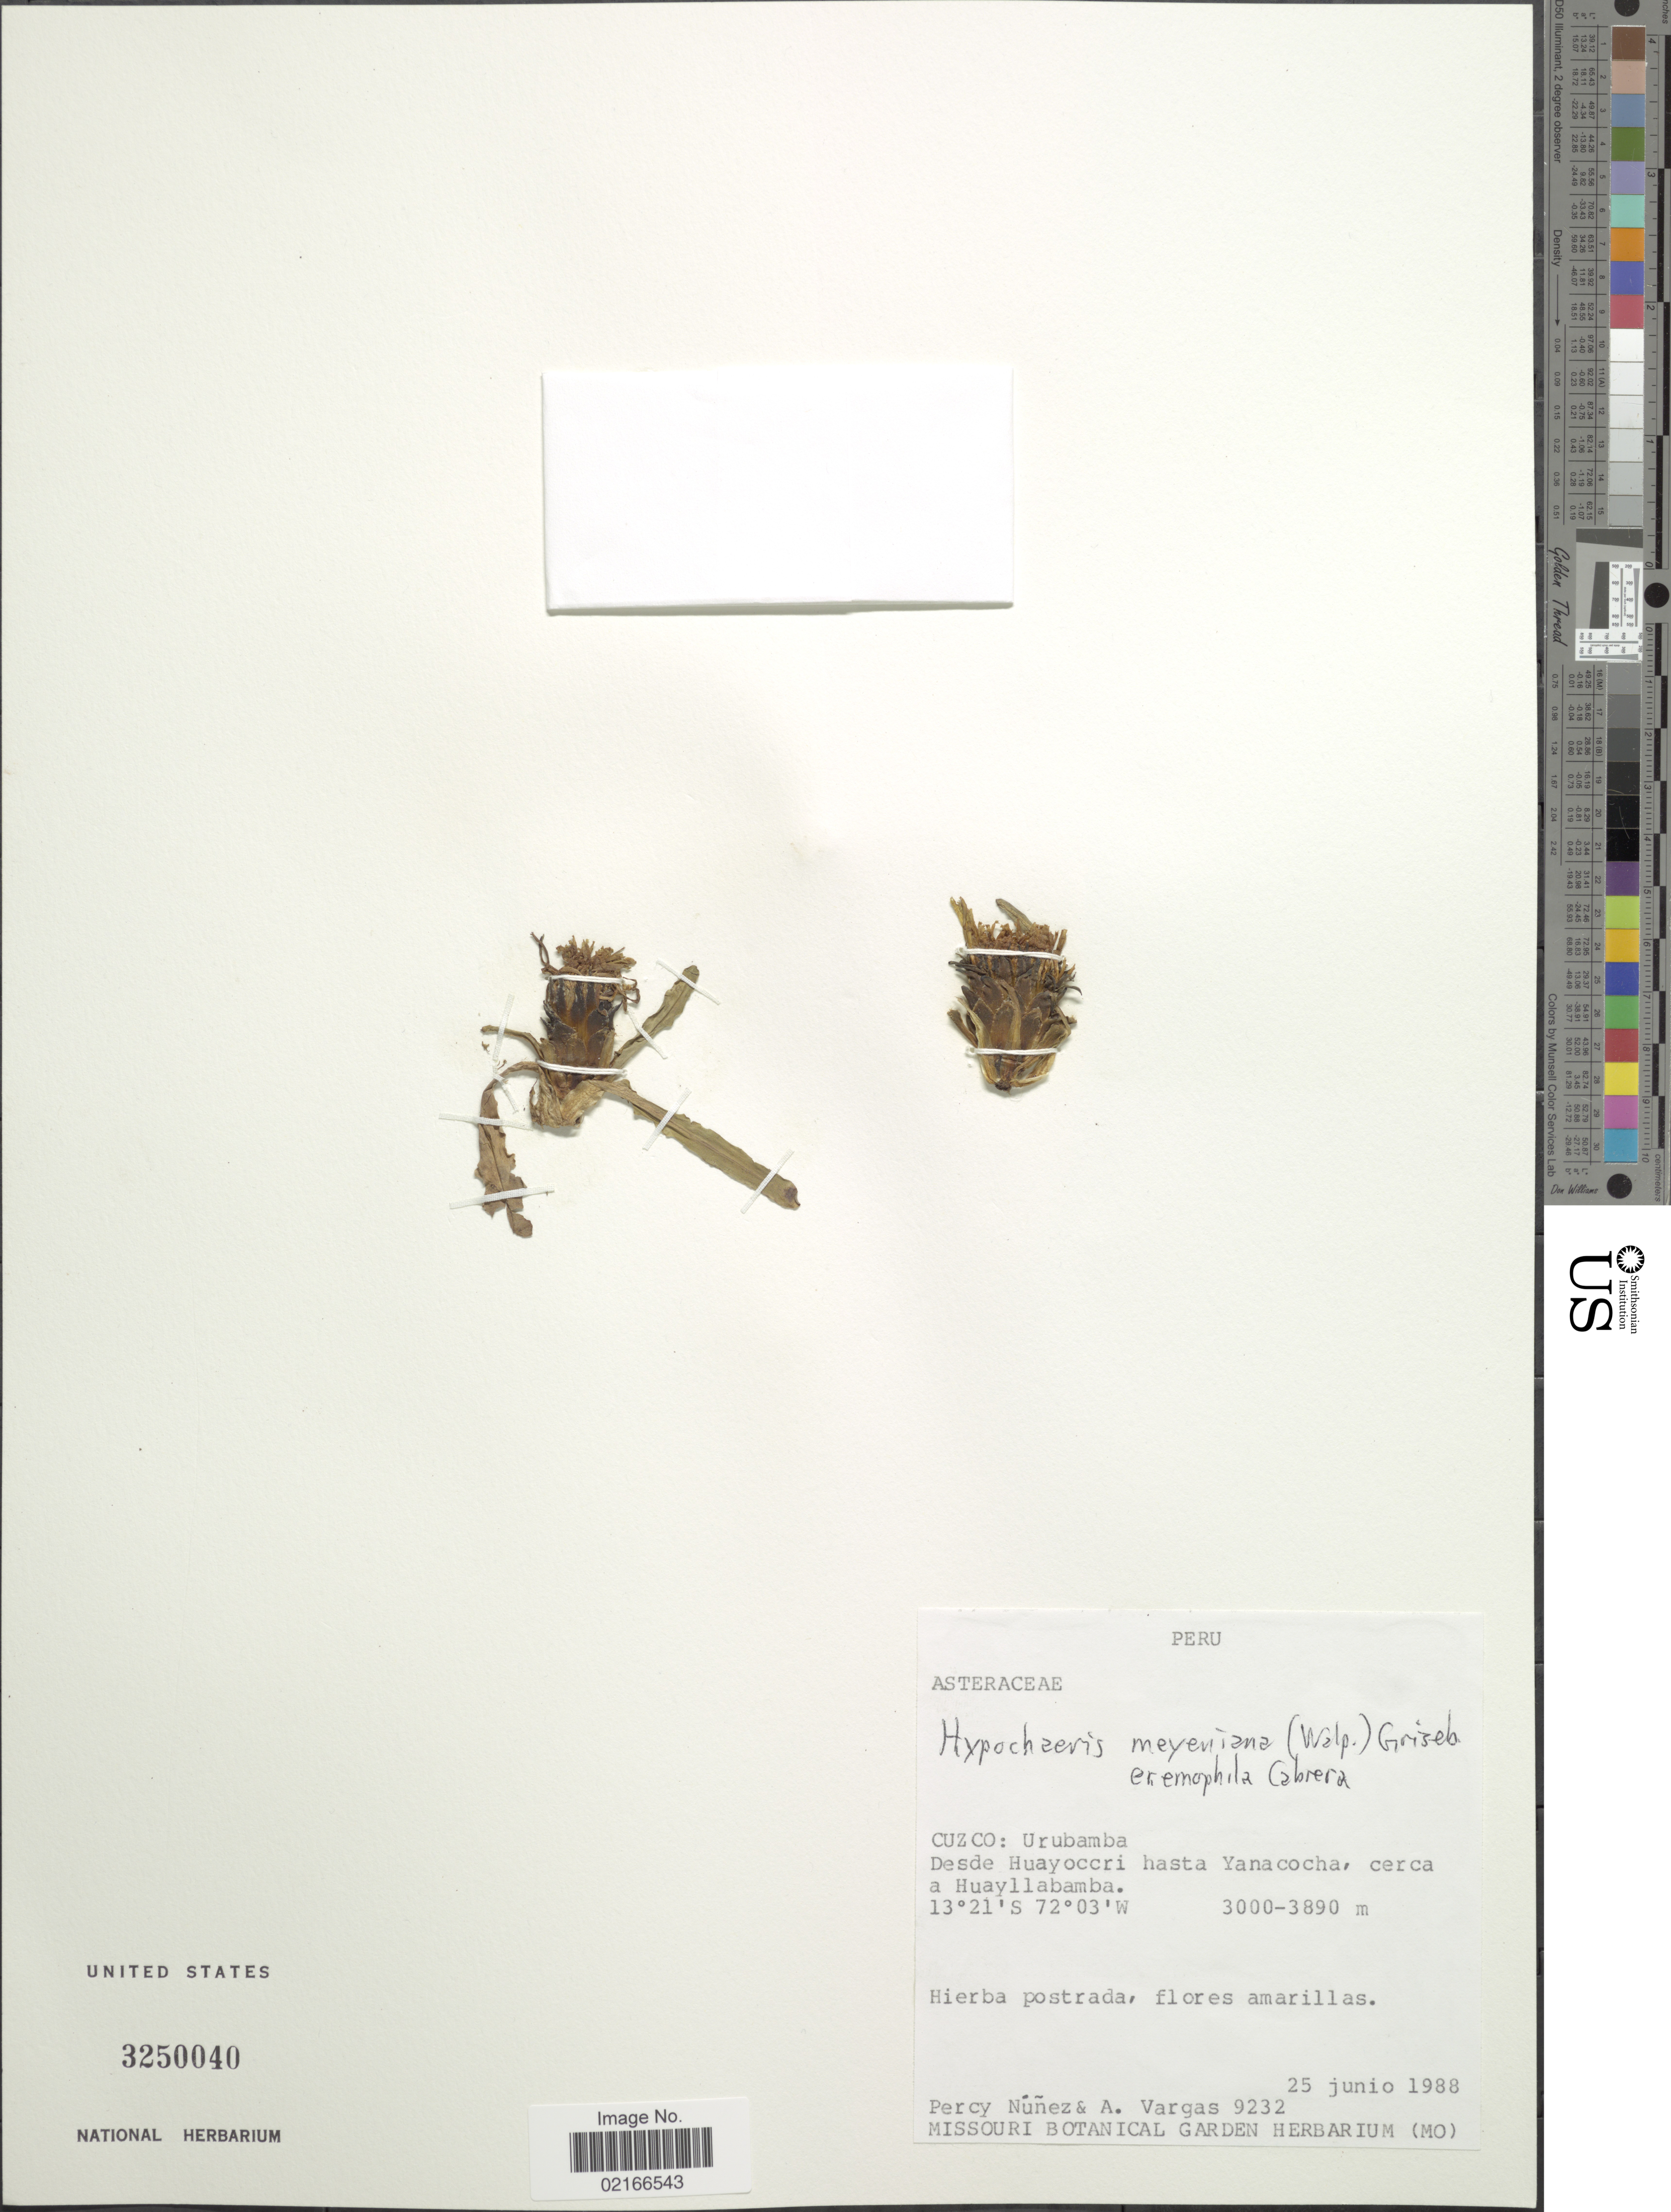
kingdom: Plantae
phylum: Tracheophyta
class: Magnoliopsida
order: Asterales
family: Asteraceae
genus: Hypochaeris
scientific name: Hypochaeris meyeniana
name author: (Walp.) Benth. & Hook. f. ex Griseb.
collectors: P. Nuñez V. & A. Vargas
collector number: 9232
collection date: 1988-06-25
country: Peru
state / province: Cusco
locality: Urubamba. Desde Huayoccri hasta Yanacocha, cerca a Huayllabamba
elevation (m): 3000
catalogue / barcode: US 3250040